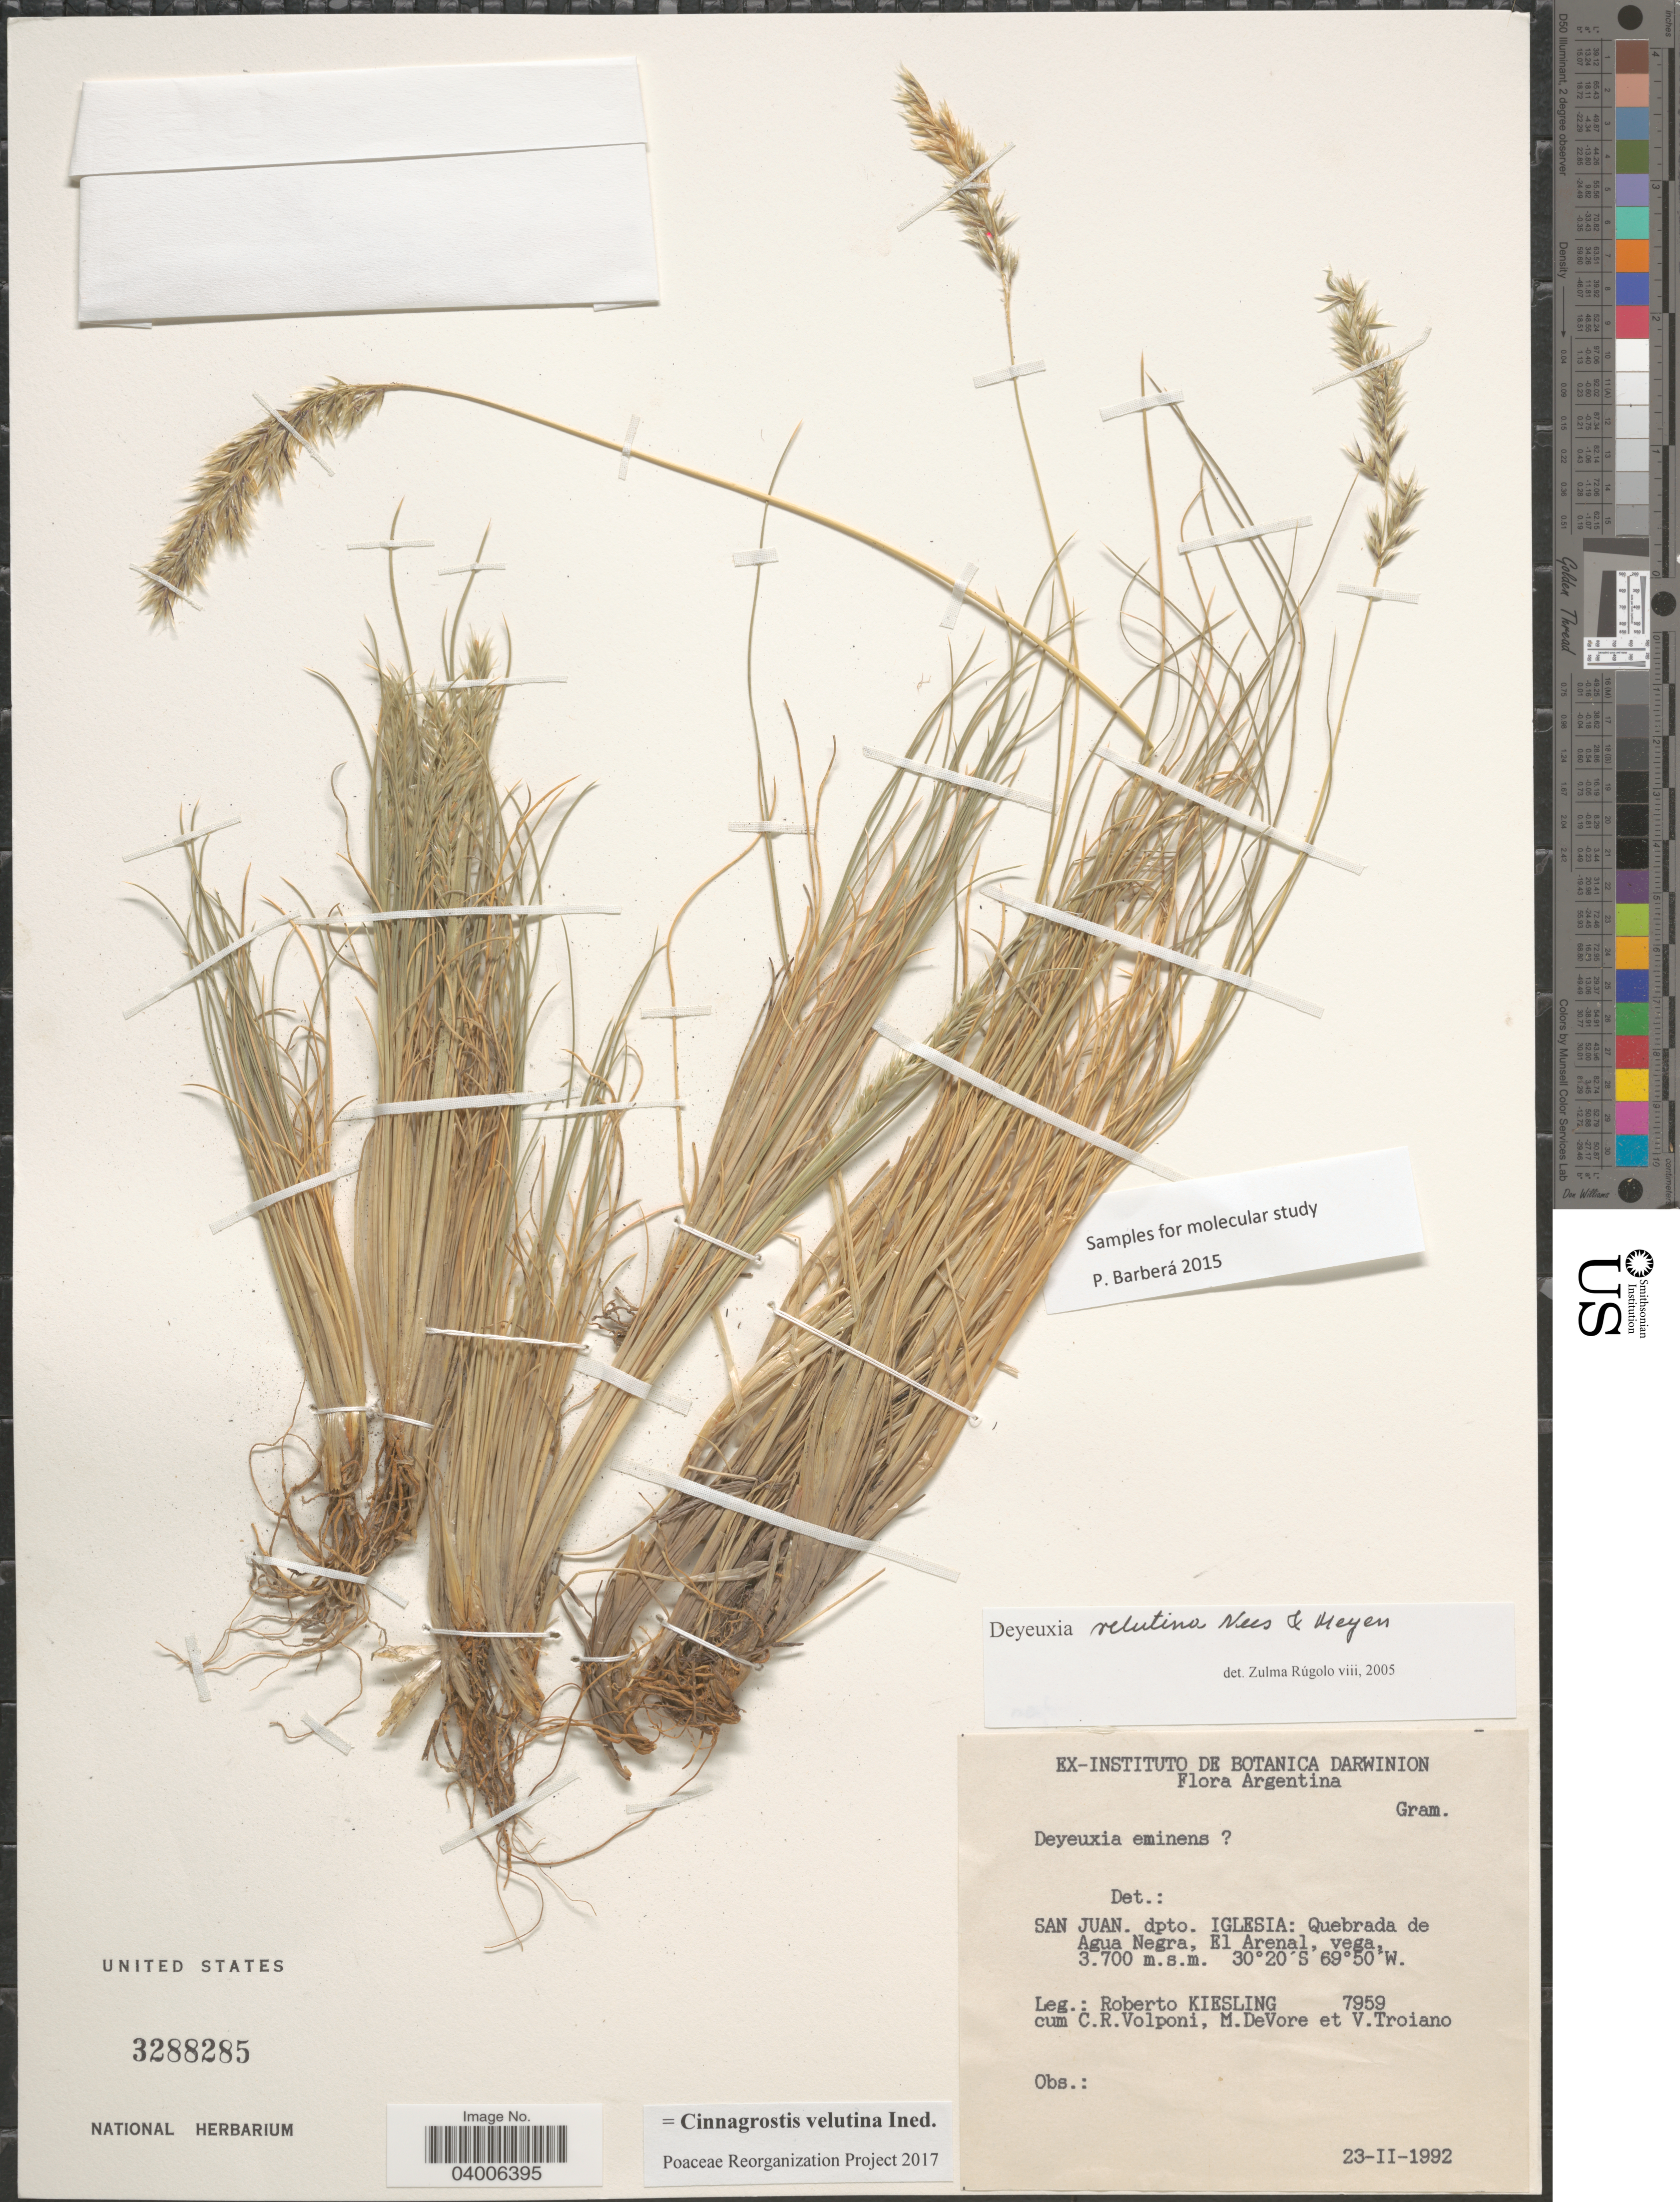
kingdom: Plantae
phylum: Tracheophyta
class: Liliopsida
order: Poales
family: Poaceae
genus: Cinnagrostis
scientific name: Cinnagrostis velutina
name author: (Nees & Meyen) P.M. Peterson et al.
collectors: R. Kiesling, C. Volponi, M. DeVore & V. Troiano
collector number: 7959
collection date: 1992-02-23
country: Argentina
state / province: San Juan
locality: Dpto. Iglesia: Quebrada de Agua Negra, El Arenal, vega.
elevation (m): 3700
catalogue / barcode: US 3288285